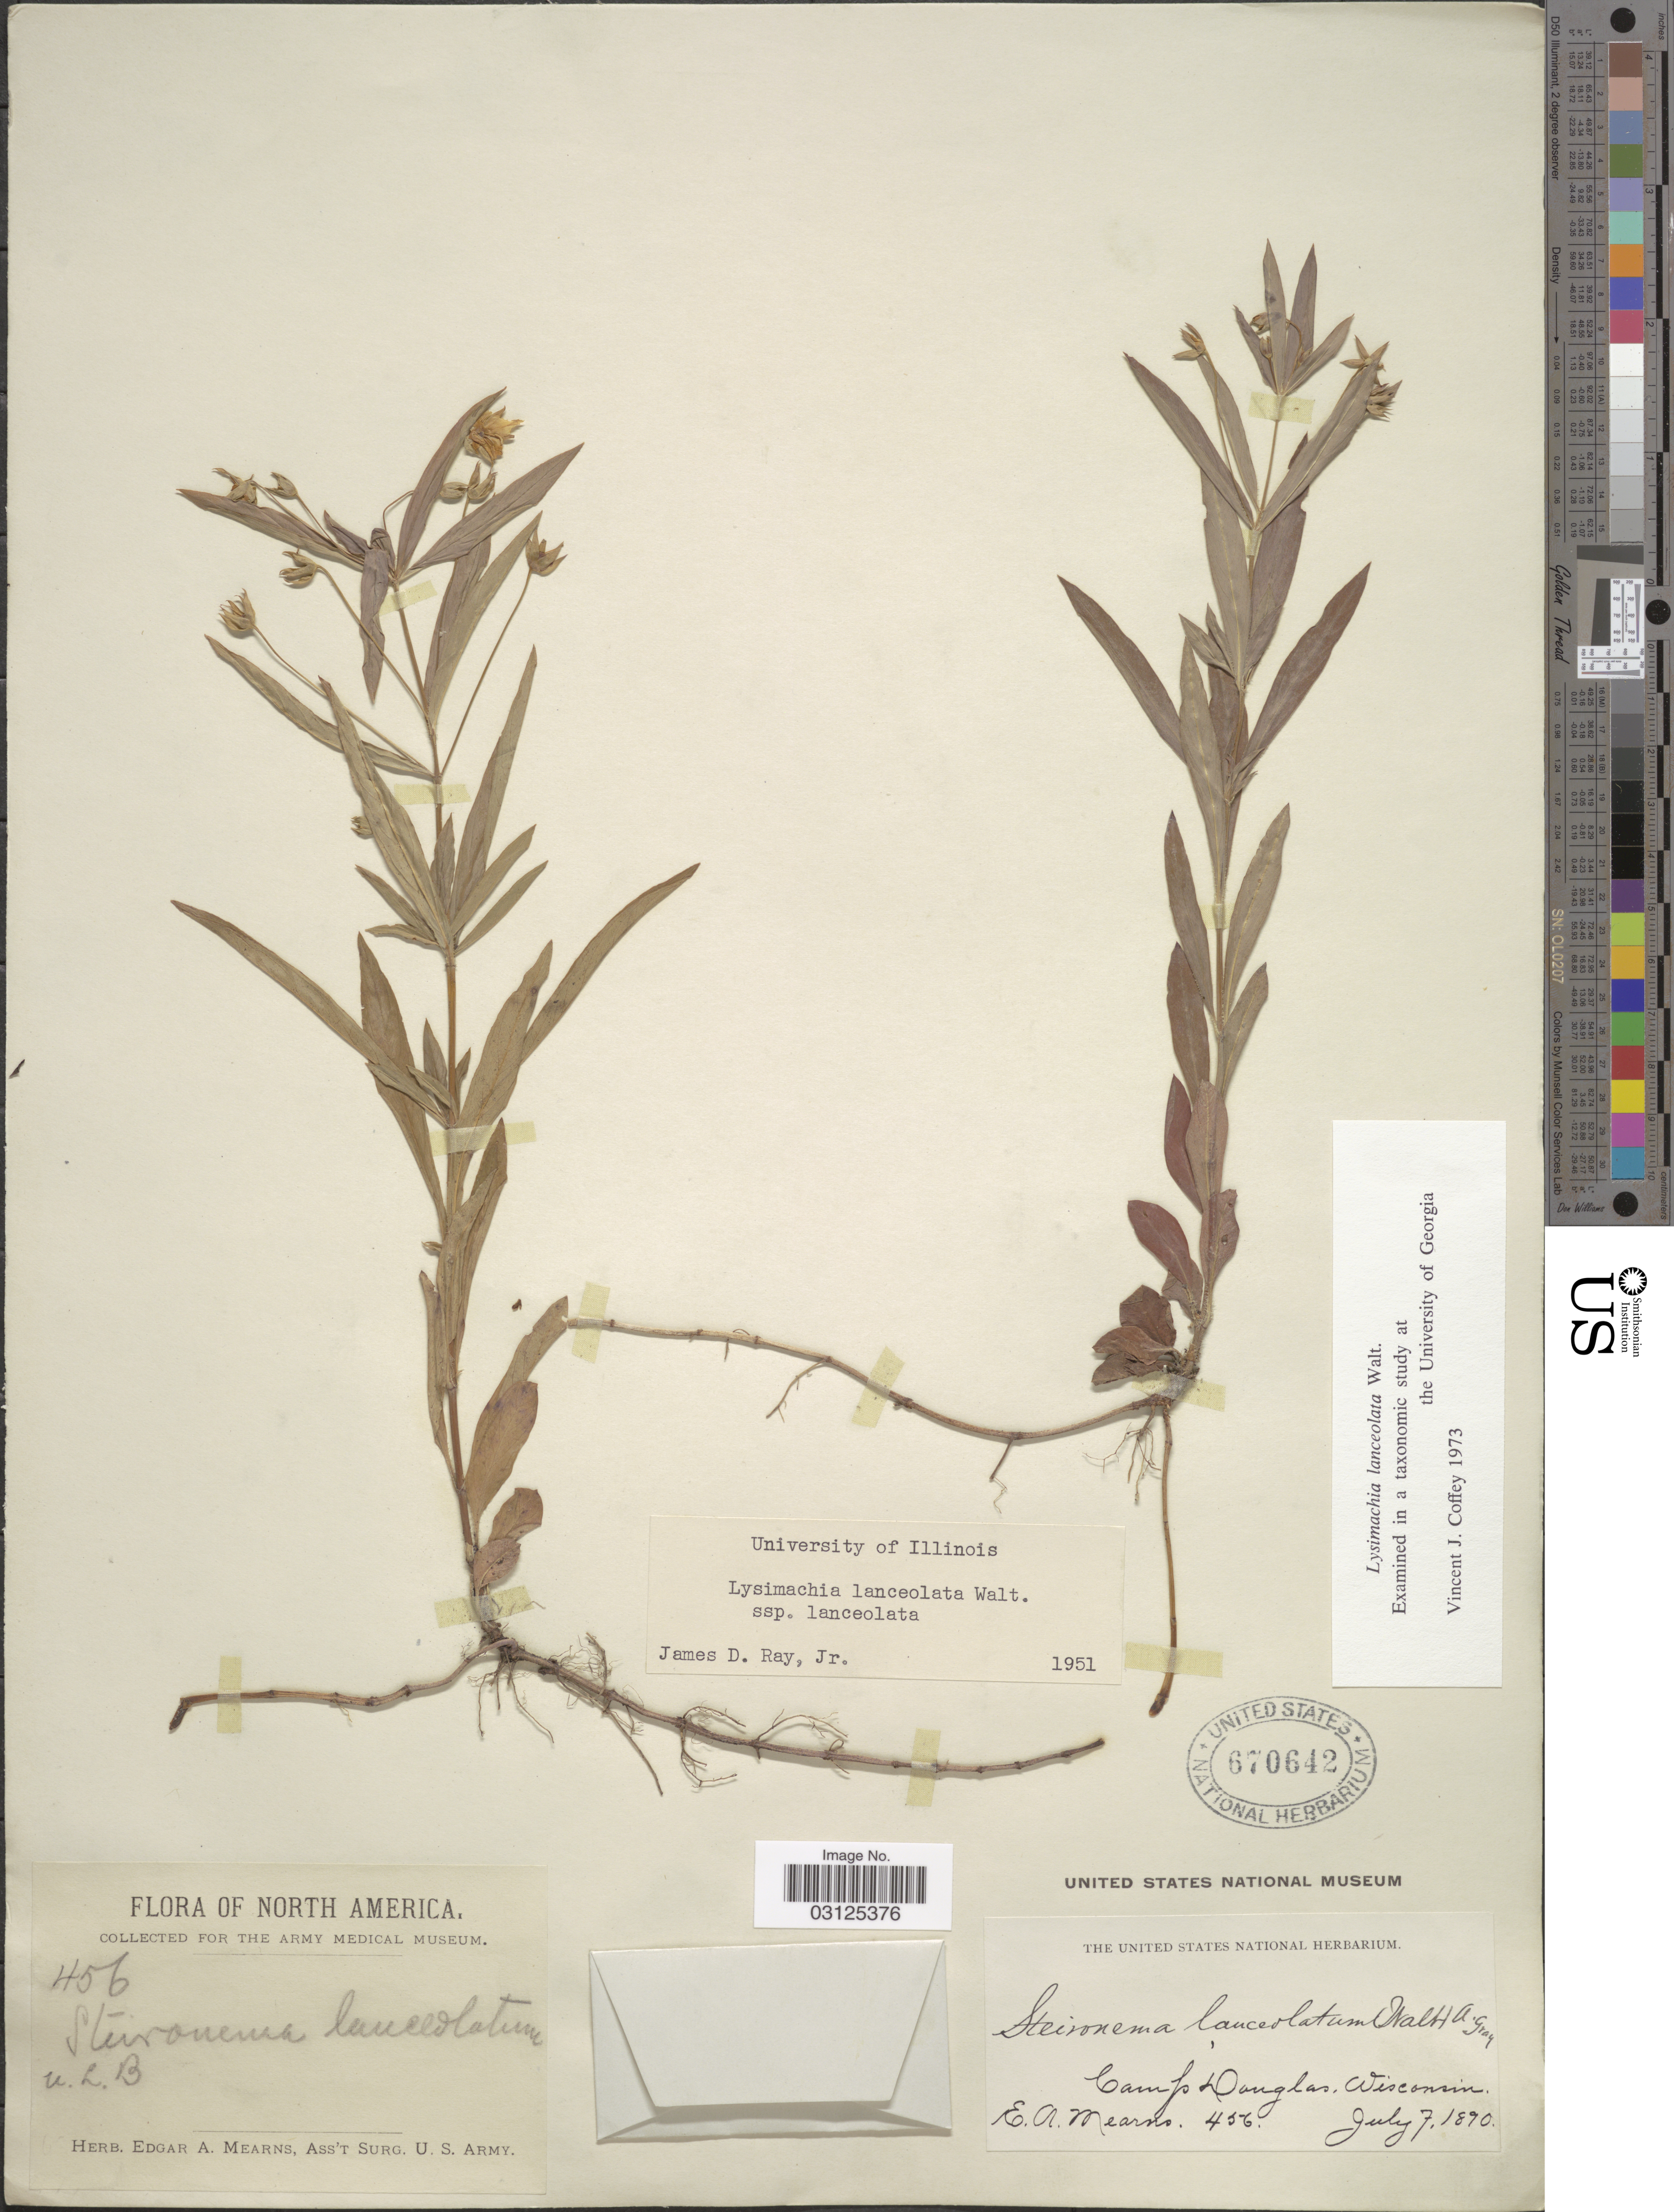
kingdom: Plantae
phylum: Tracheophyta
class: Magnoliopsida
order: Ericales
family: Primulaceae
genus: Lysimachia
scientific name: Lysimachia lanceolata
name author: Walter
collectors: E. A. Mearns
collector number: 456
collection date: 1890-07-07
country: United States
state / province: Wisconsin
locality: Camp Douglas.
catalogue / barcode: US 670642